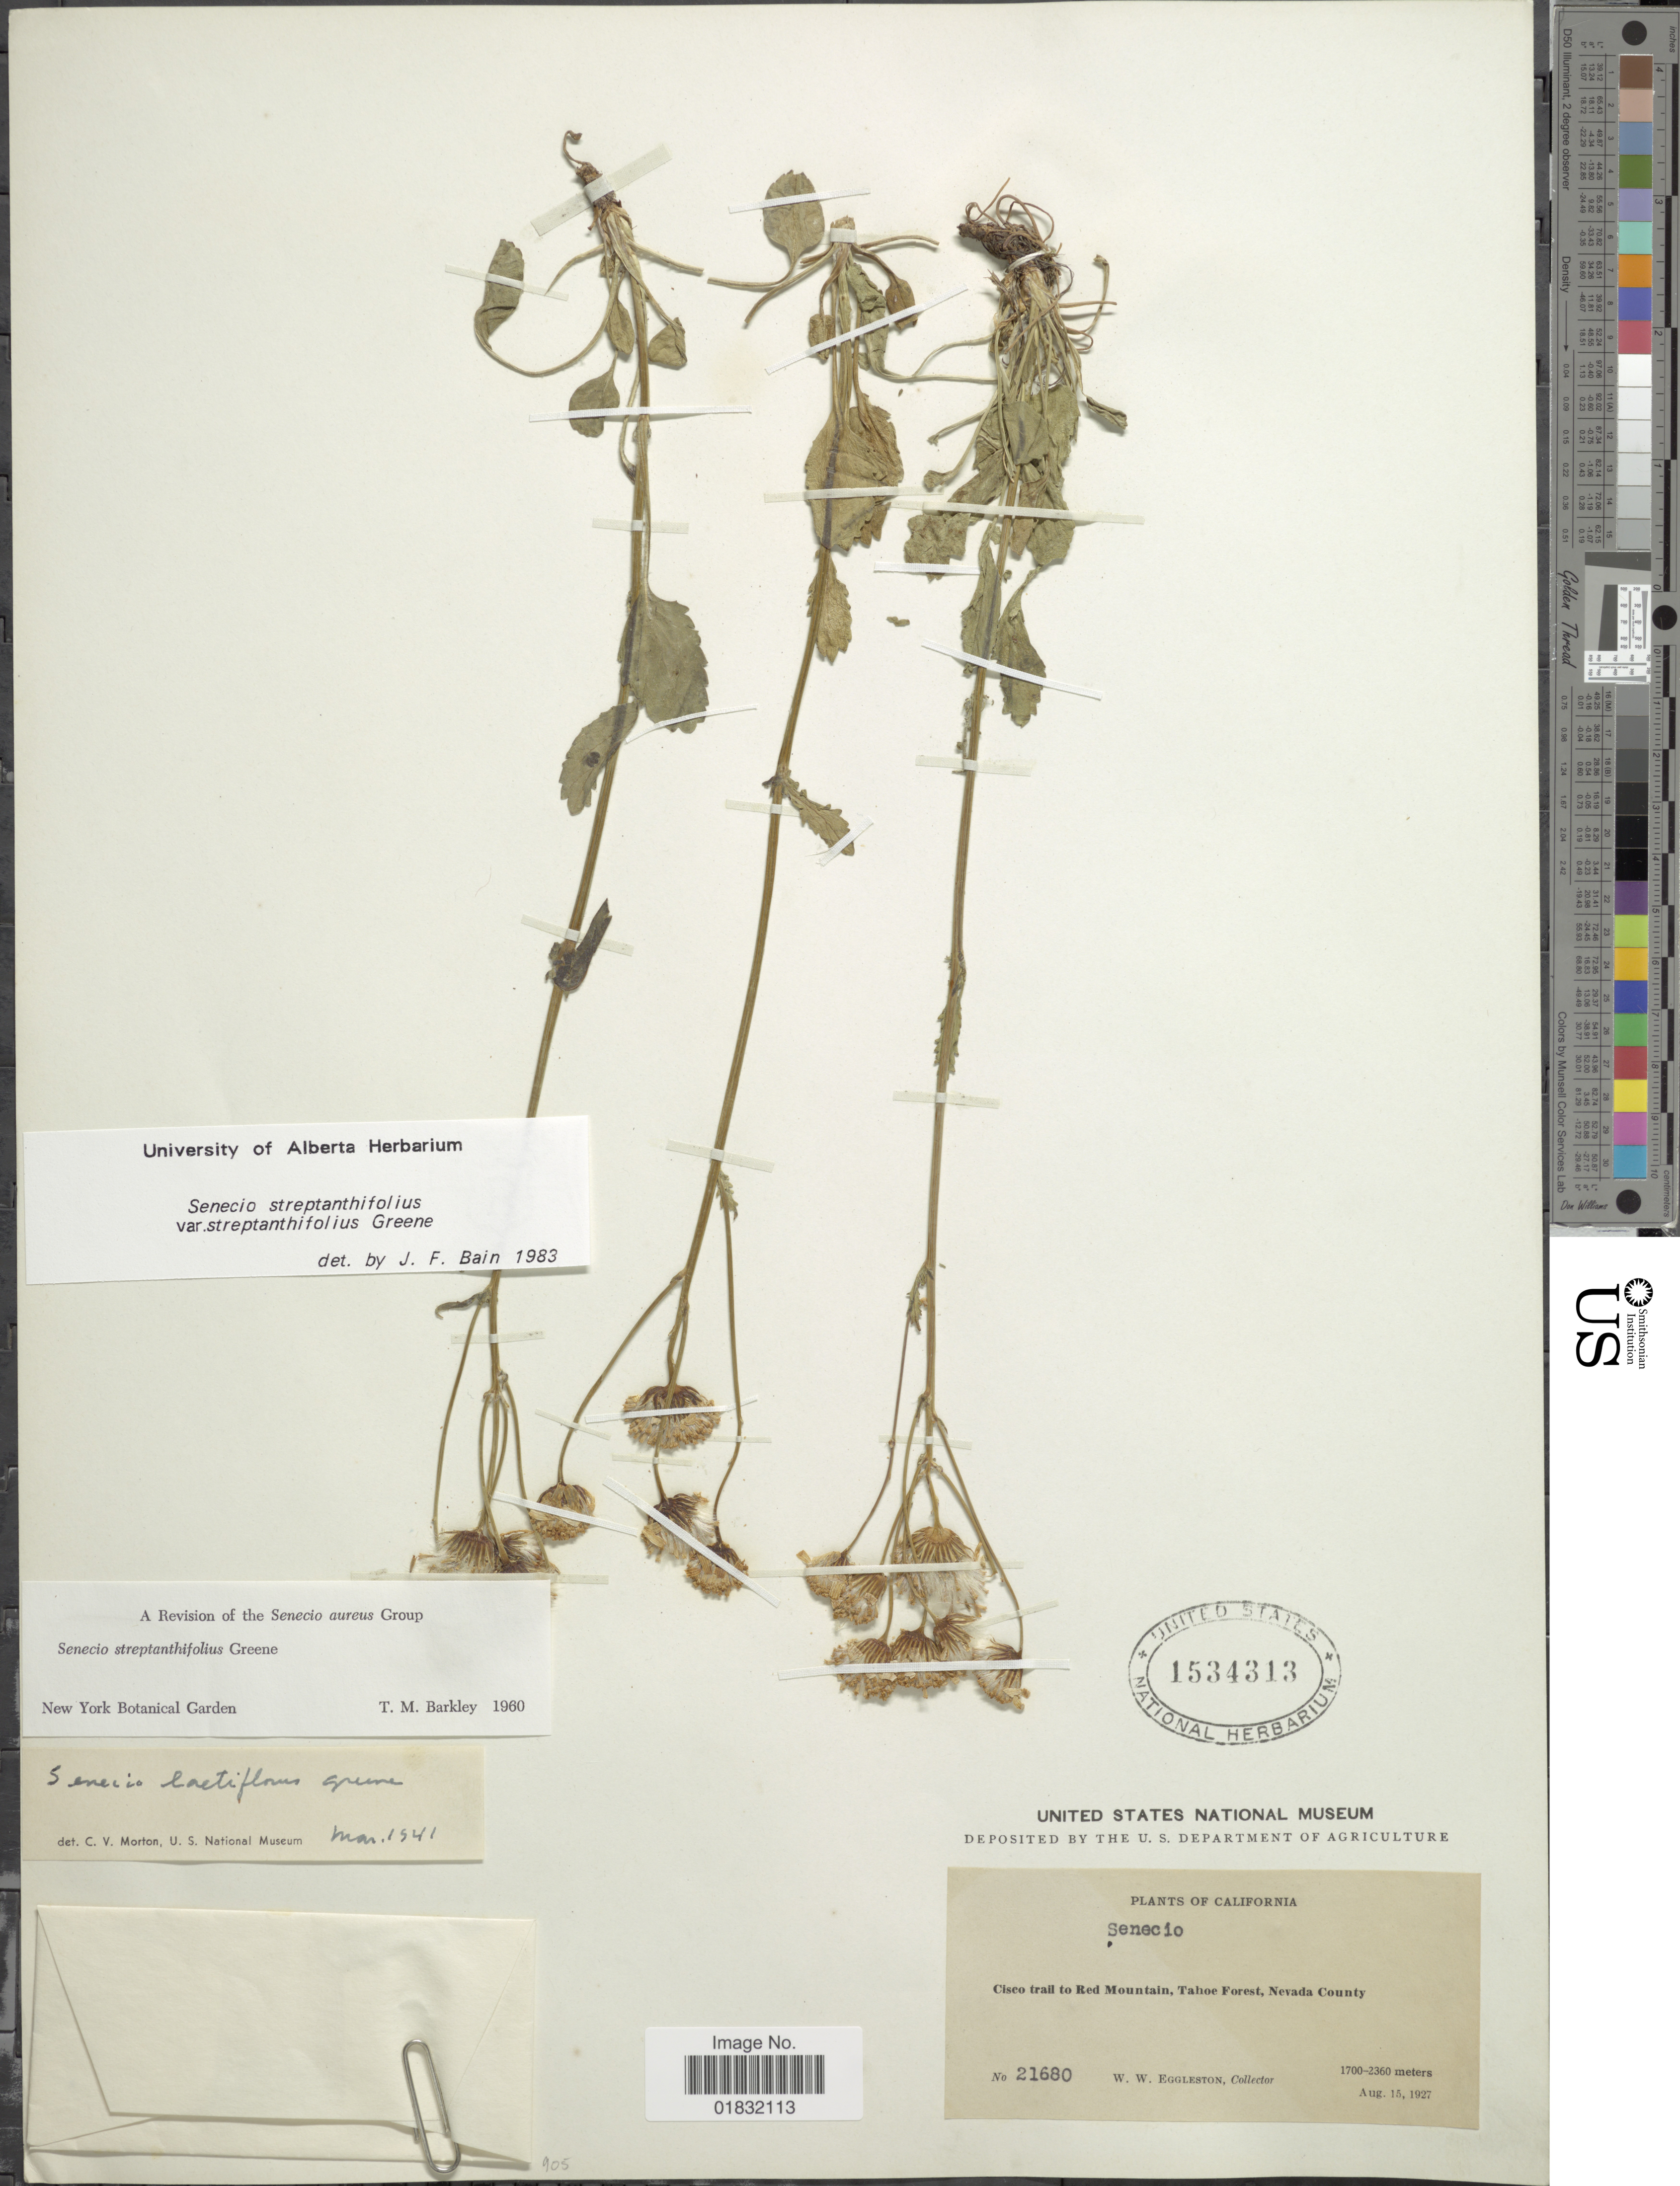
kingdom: Plantae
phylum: Tracheophyta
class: Magnoliopsida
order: Asterales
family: Asteraceae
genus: Packera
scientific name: Packera streptanthifolia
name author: (Greene) W.A. Weber & Á. Löve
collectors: W. W. Eggleston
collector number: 21680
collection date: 1927-08-15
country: United States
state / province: California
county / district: Nevada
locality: Cisco trail to Red Mountain, Tahoe Forest, Nevada County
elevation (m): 1700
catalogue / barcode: US 1534313